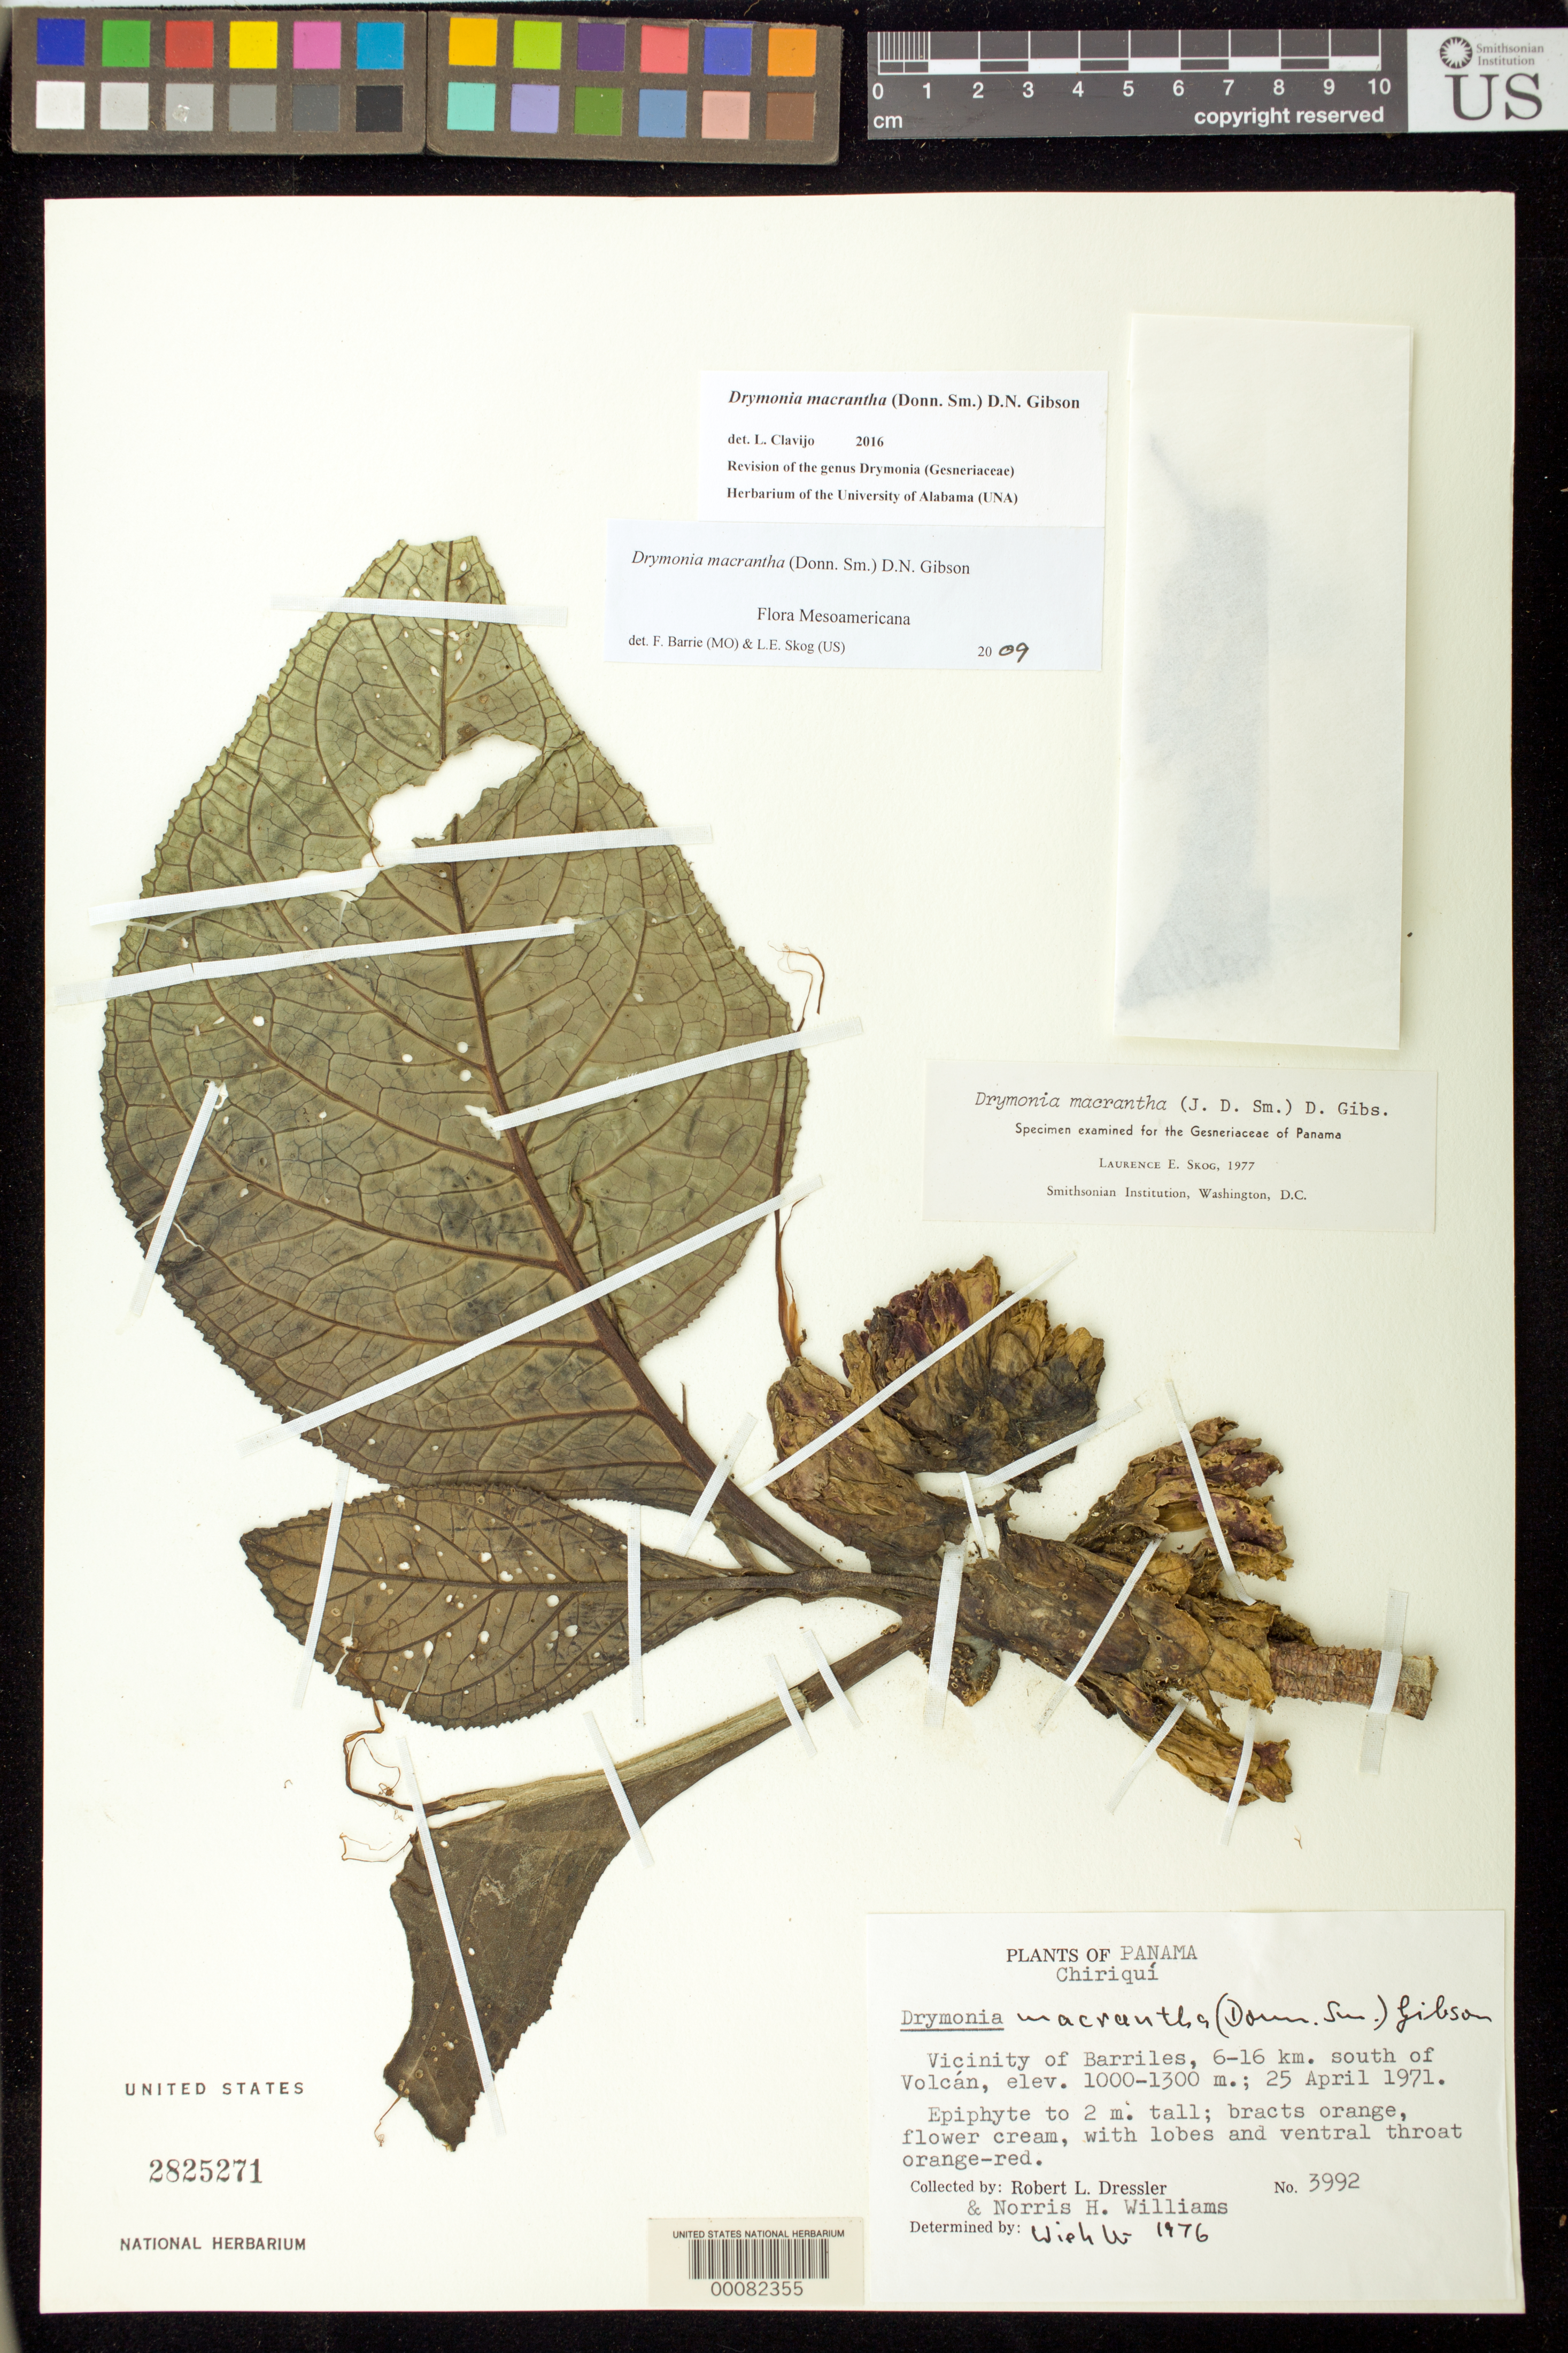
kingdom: Plantae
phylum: Tracheophyta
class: Magnoliopsida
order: Lamiales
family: Gesneriaceae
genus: Drymonia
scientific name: Drymonia macrantha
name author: (Donn. Sm.) D.N. Gibson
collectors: R. Dressler & N. H. Williams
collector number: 3992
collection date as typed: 25 Apr 1971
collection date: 1971-04-25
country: Panama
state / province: Chiriquí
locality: Vicinity of Barriles, 6-16 km S of Volcan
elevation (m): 1000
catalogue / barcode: US 2825271